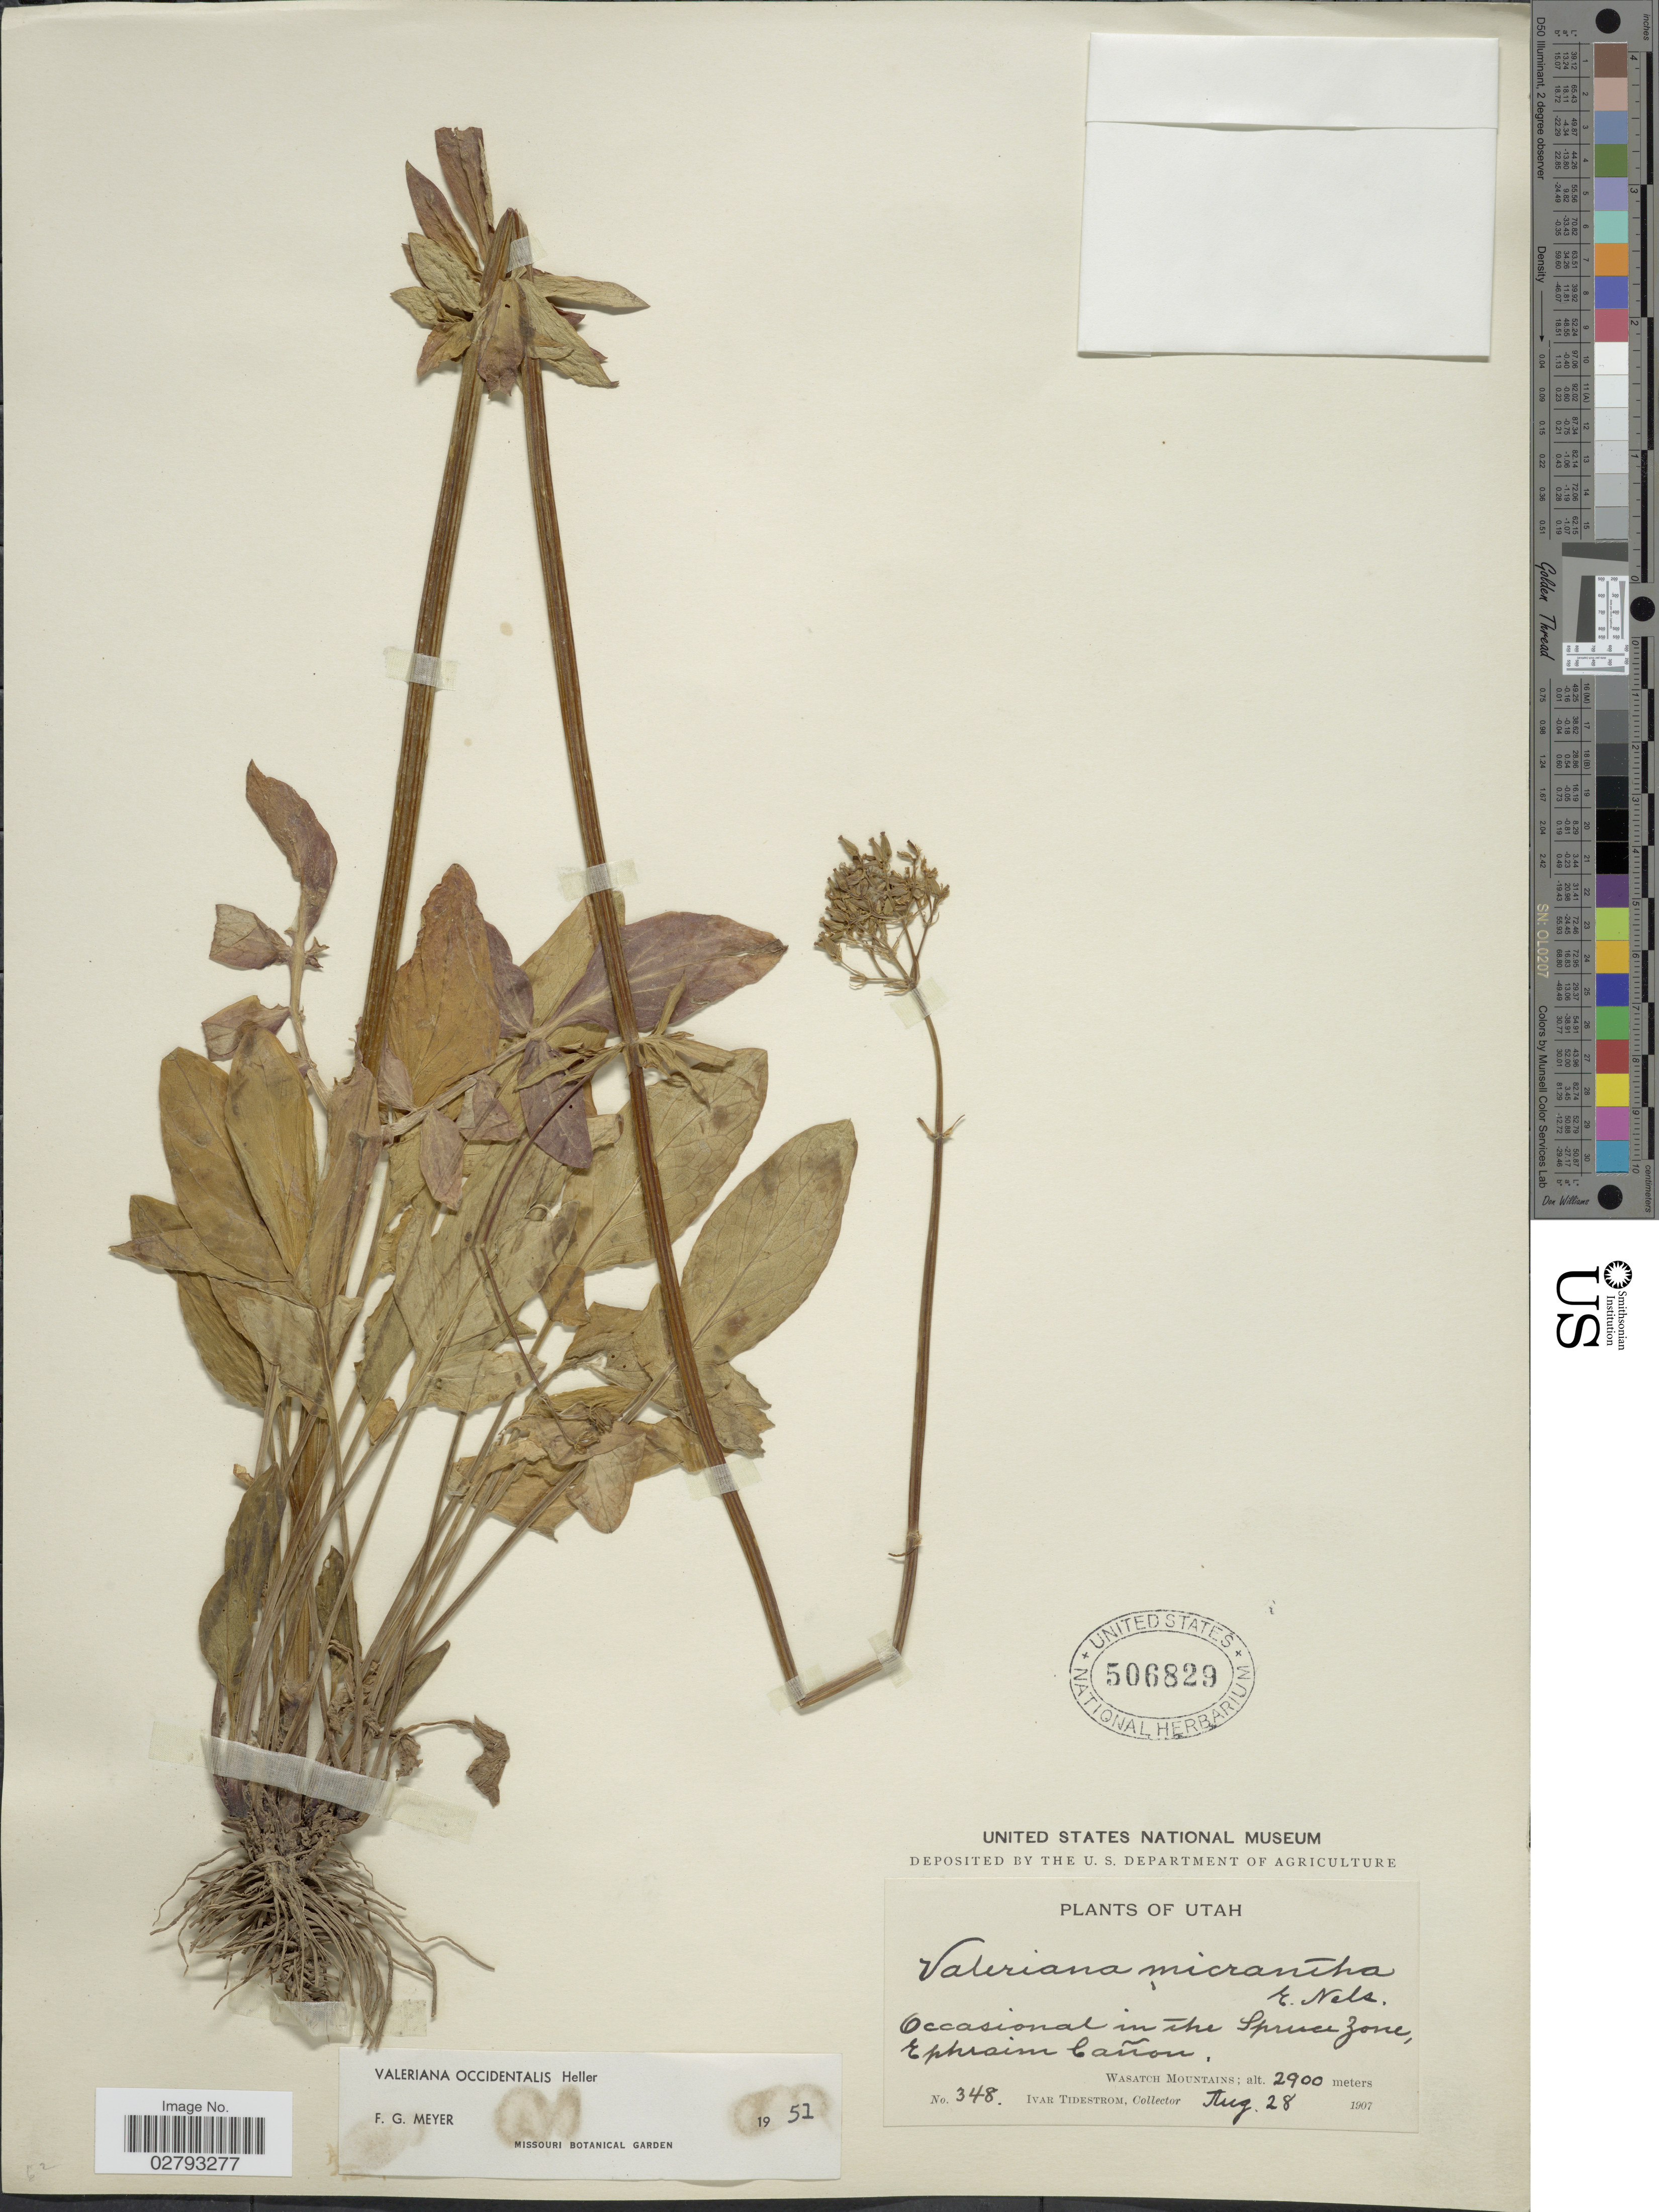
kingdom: Plantae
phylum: Tracheophyta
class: Magnoliopsida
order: Dipsacales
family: Caprifoliaceae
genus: Valeriana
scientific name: Valeriana occidentalis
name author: A. Heller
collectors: I. F. Tidestrom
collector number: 348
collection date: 1907-08-28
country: United States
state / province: Utah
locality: Occasional in the Spruce Zone, Ephraim Cañon, Wasatch Mountains.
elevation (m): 2900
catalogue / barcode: US 506829